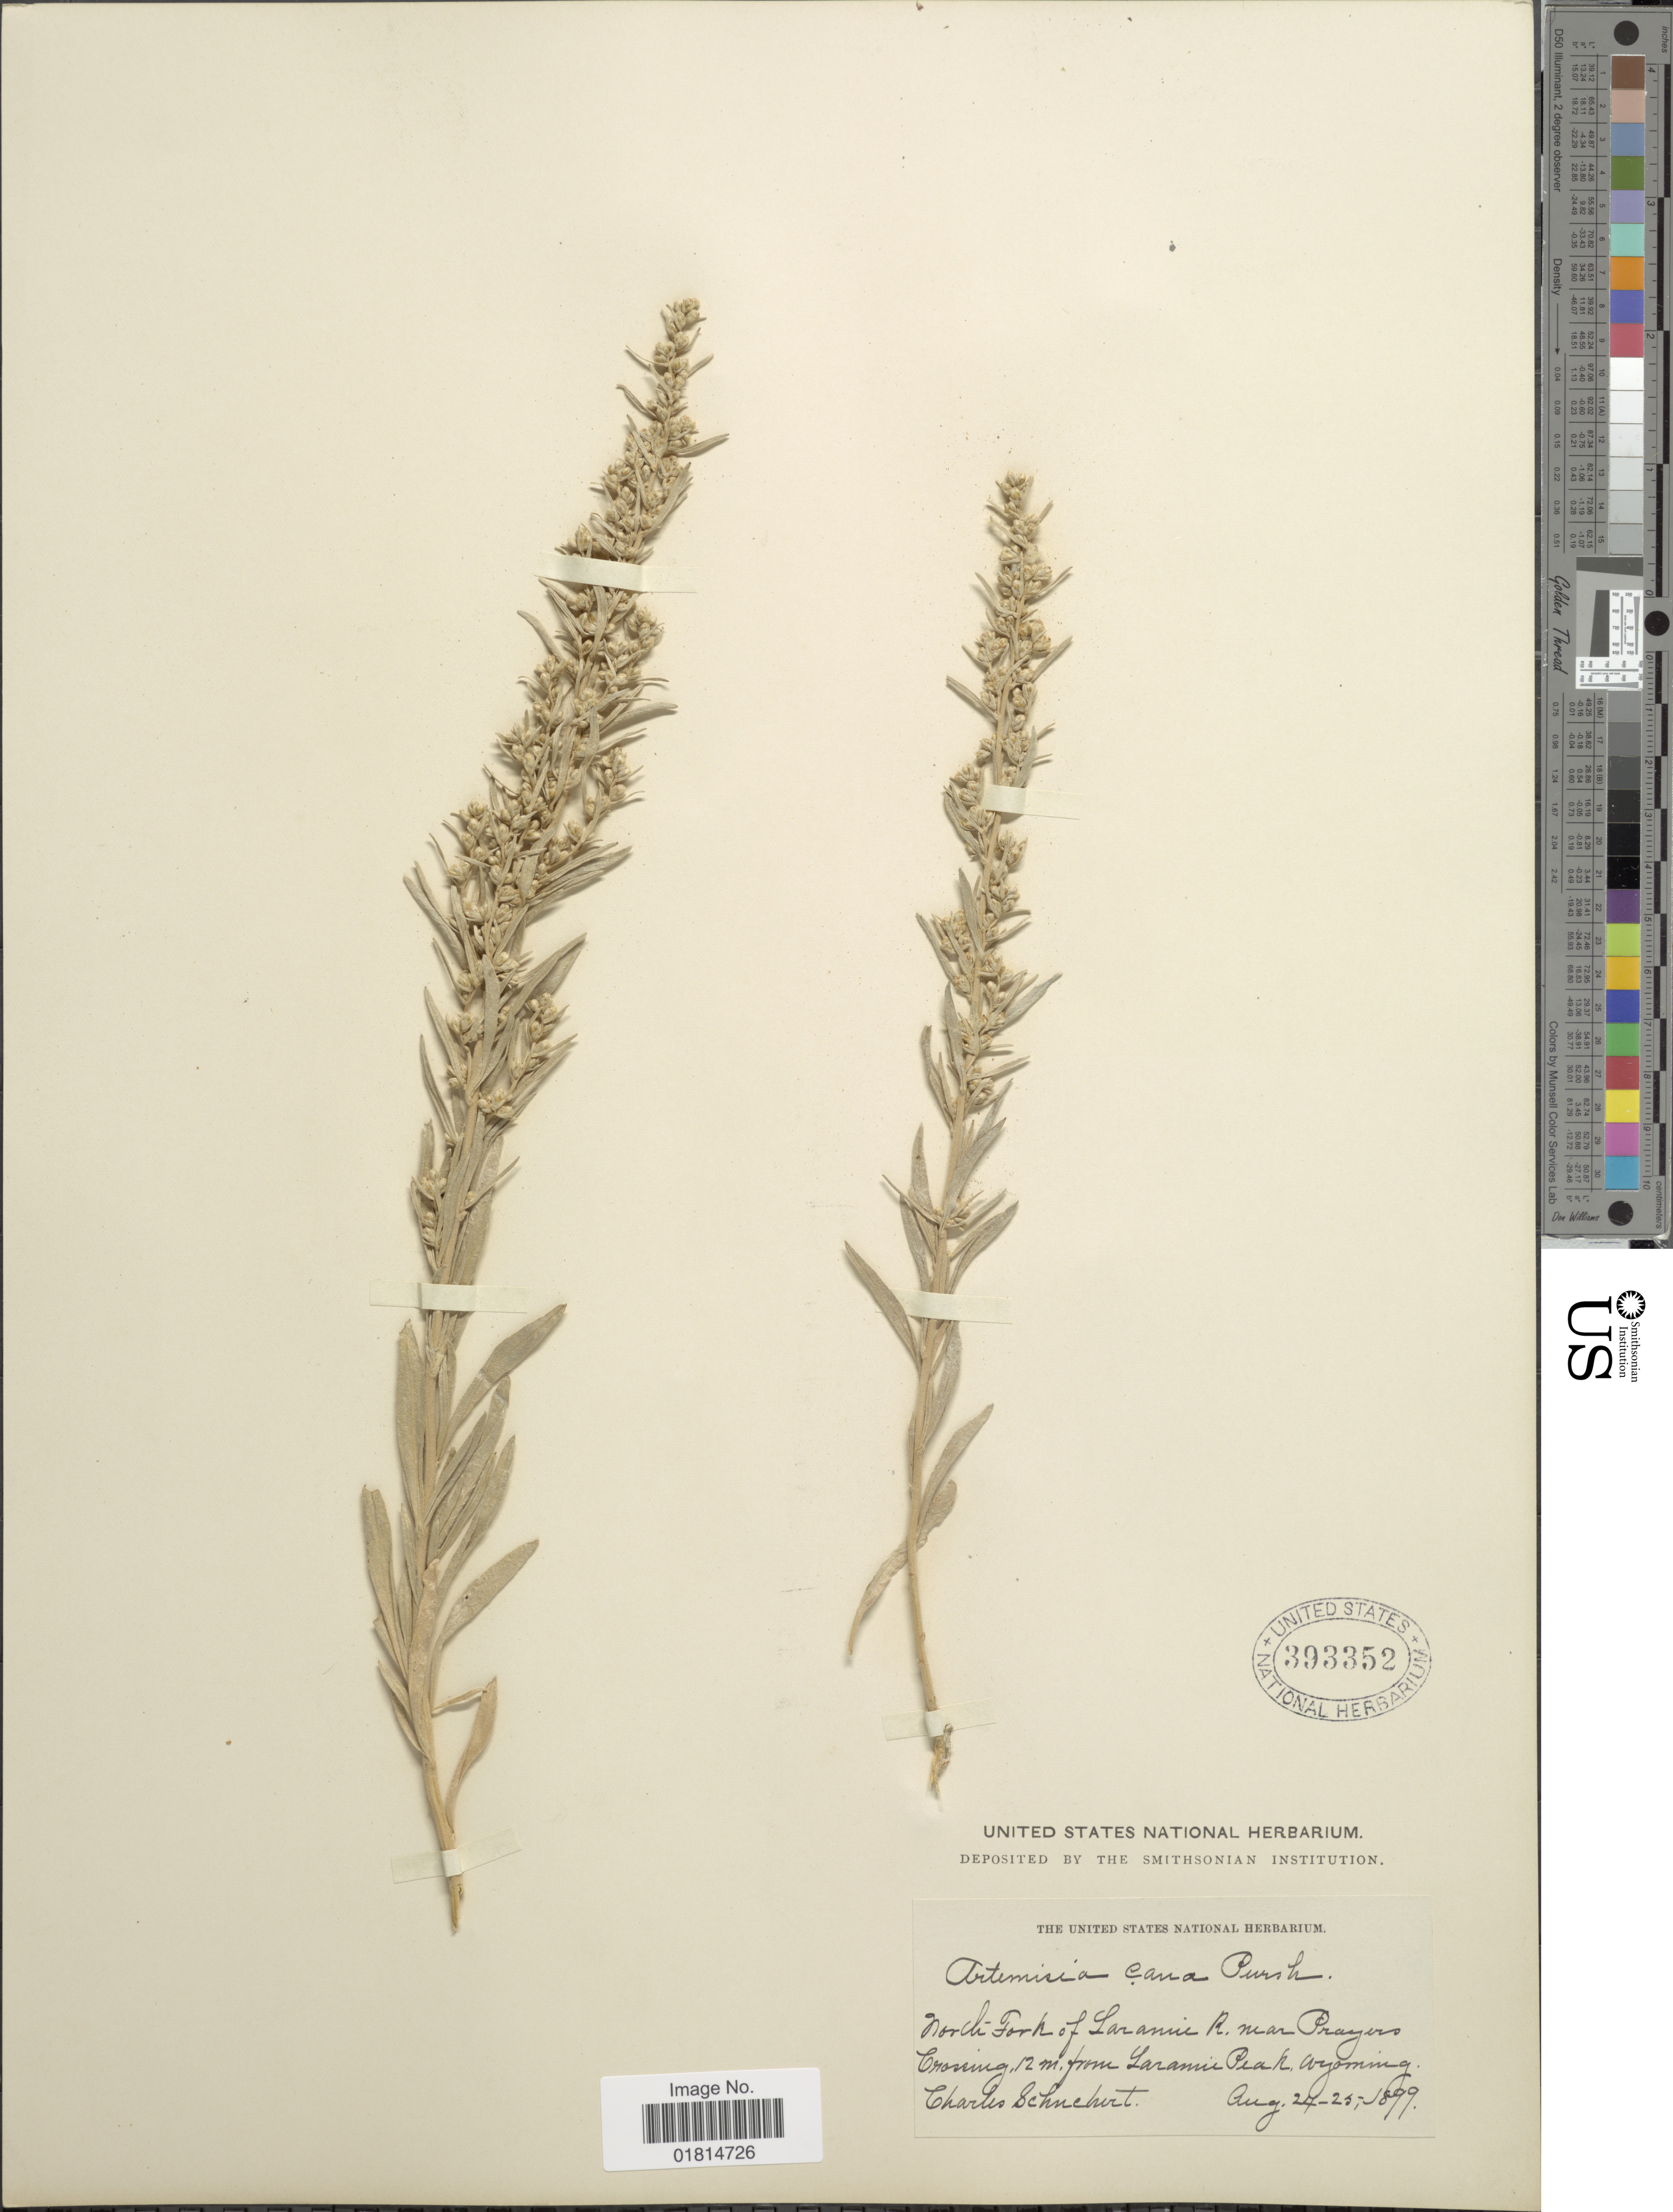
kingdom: Plantae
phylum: Tracheophyta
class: Magnoliopsida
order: Asterales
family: Asteraceae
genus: Artemisia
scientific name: Artemisia cana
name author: Pursh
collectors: C. Schuchert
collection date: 1899-08-24/1899-08-25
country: United States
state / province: Wyoming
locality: North Fork of Laramie R. near Prayers. Crossing 12 m. from Laramie Peak, Wyoming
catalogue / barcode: US 393352